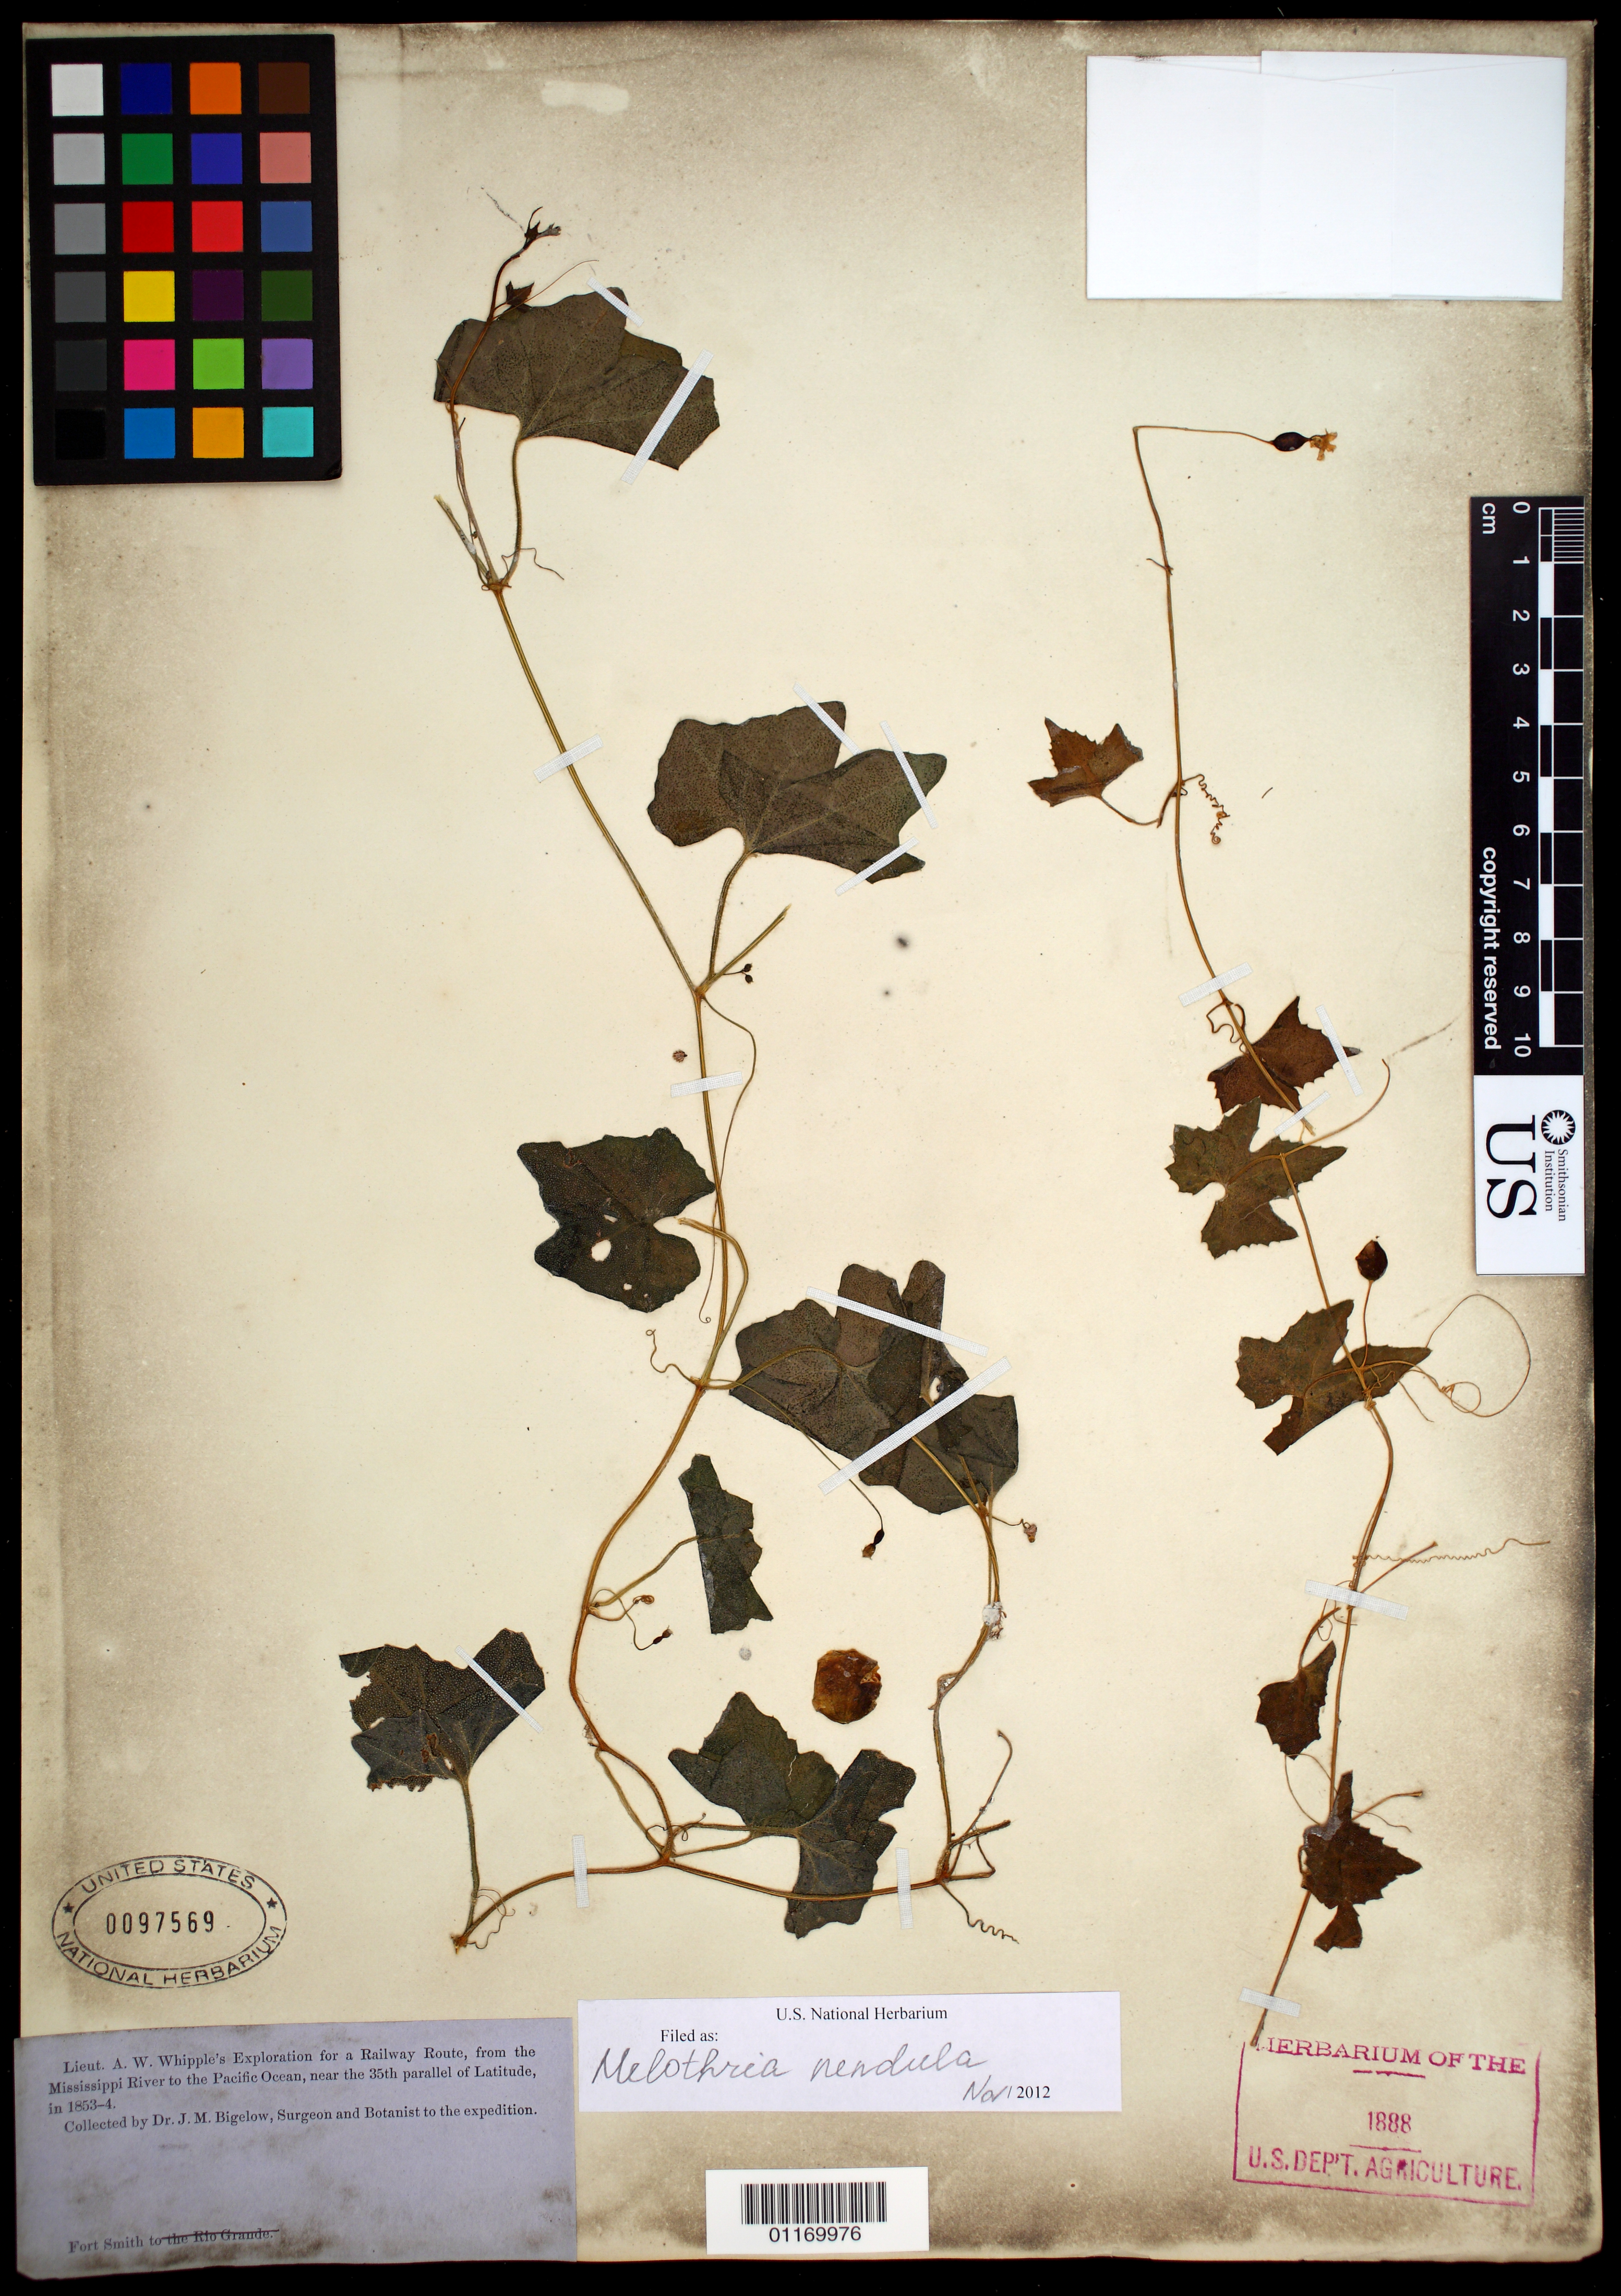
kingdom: Plantae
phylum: Tracheophyta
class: Magnoliopsida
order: Cucurbitales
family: Cucurbitaceae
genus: Melothria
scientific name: Melothria pendula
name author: L.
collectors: J. M. Bigelow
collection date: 1853/1854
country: United States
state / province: Arkansas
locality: Fort Smith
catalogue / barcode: US 97569